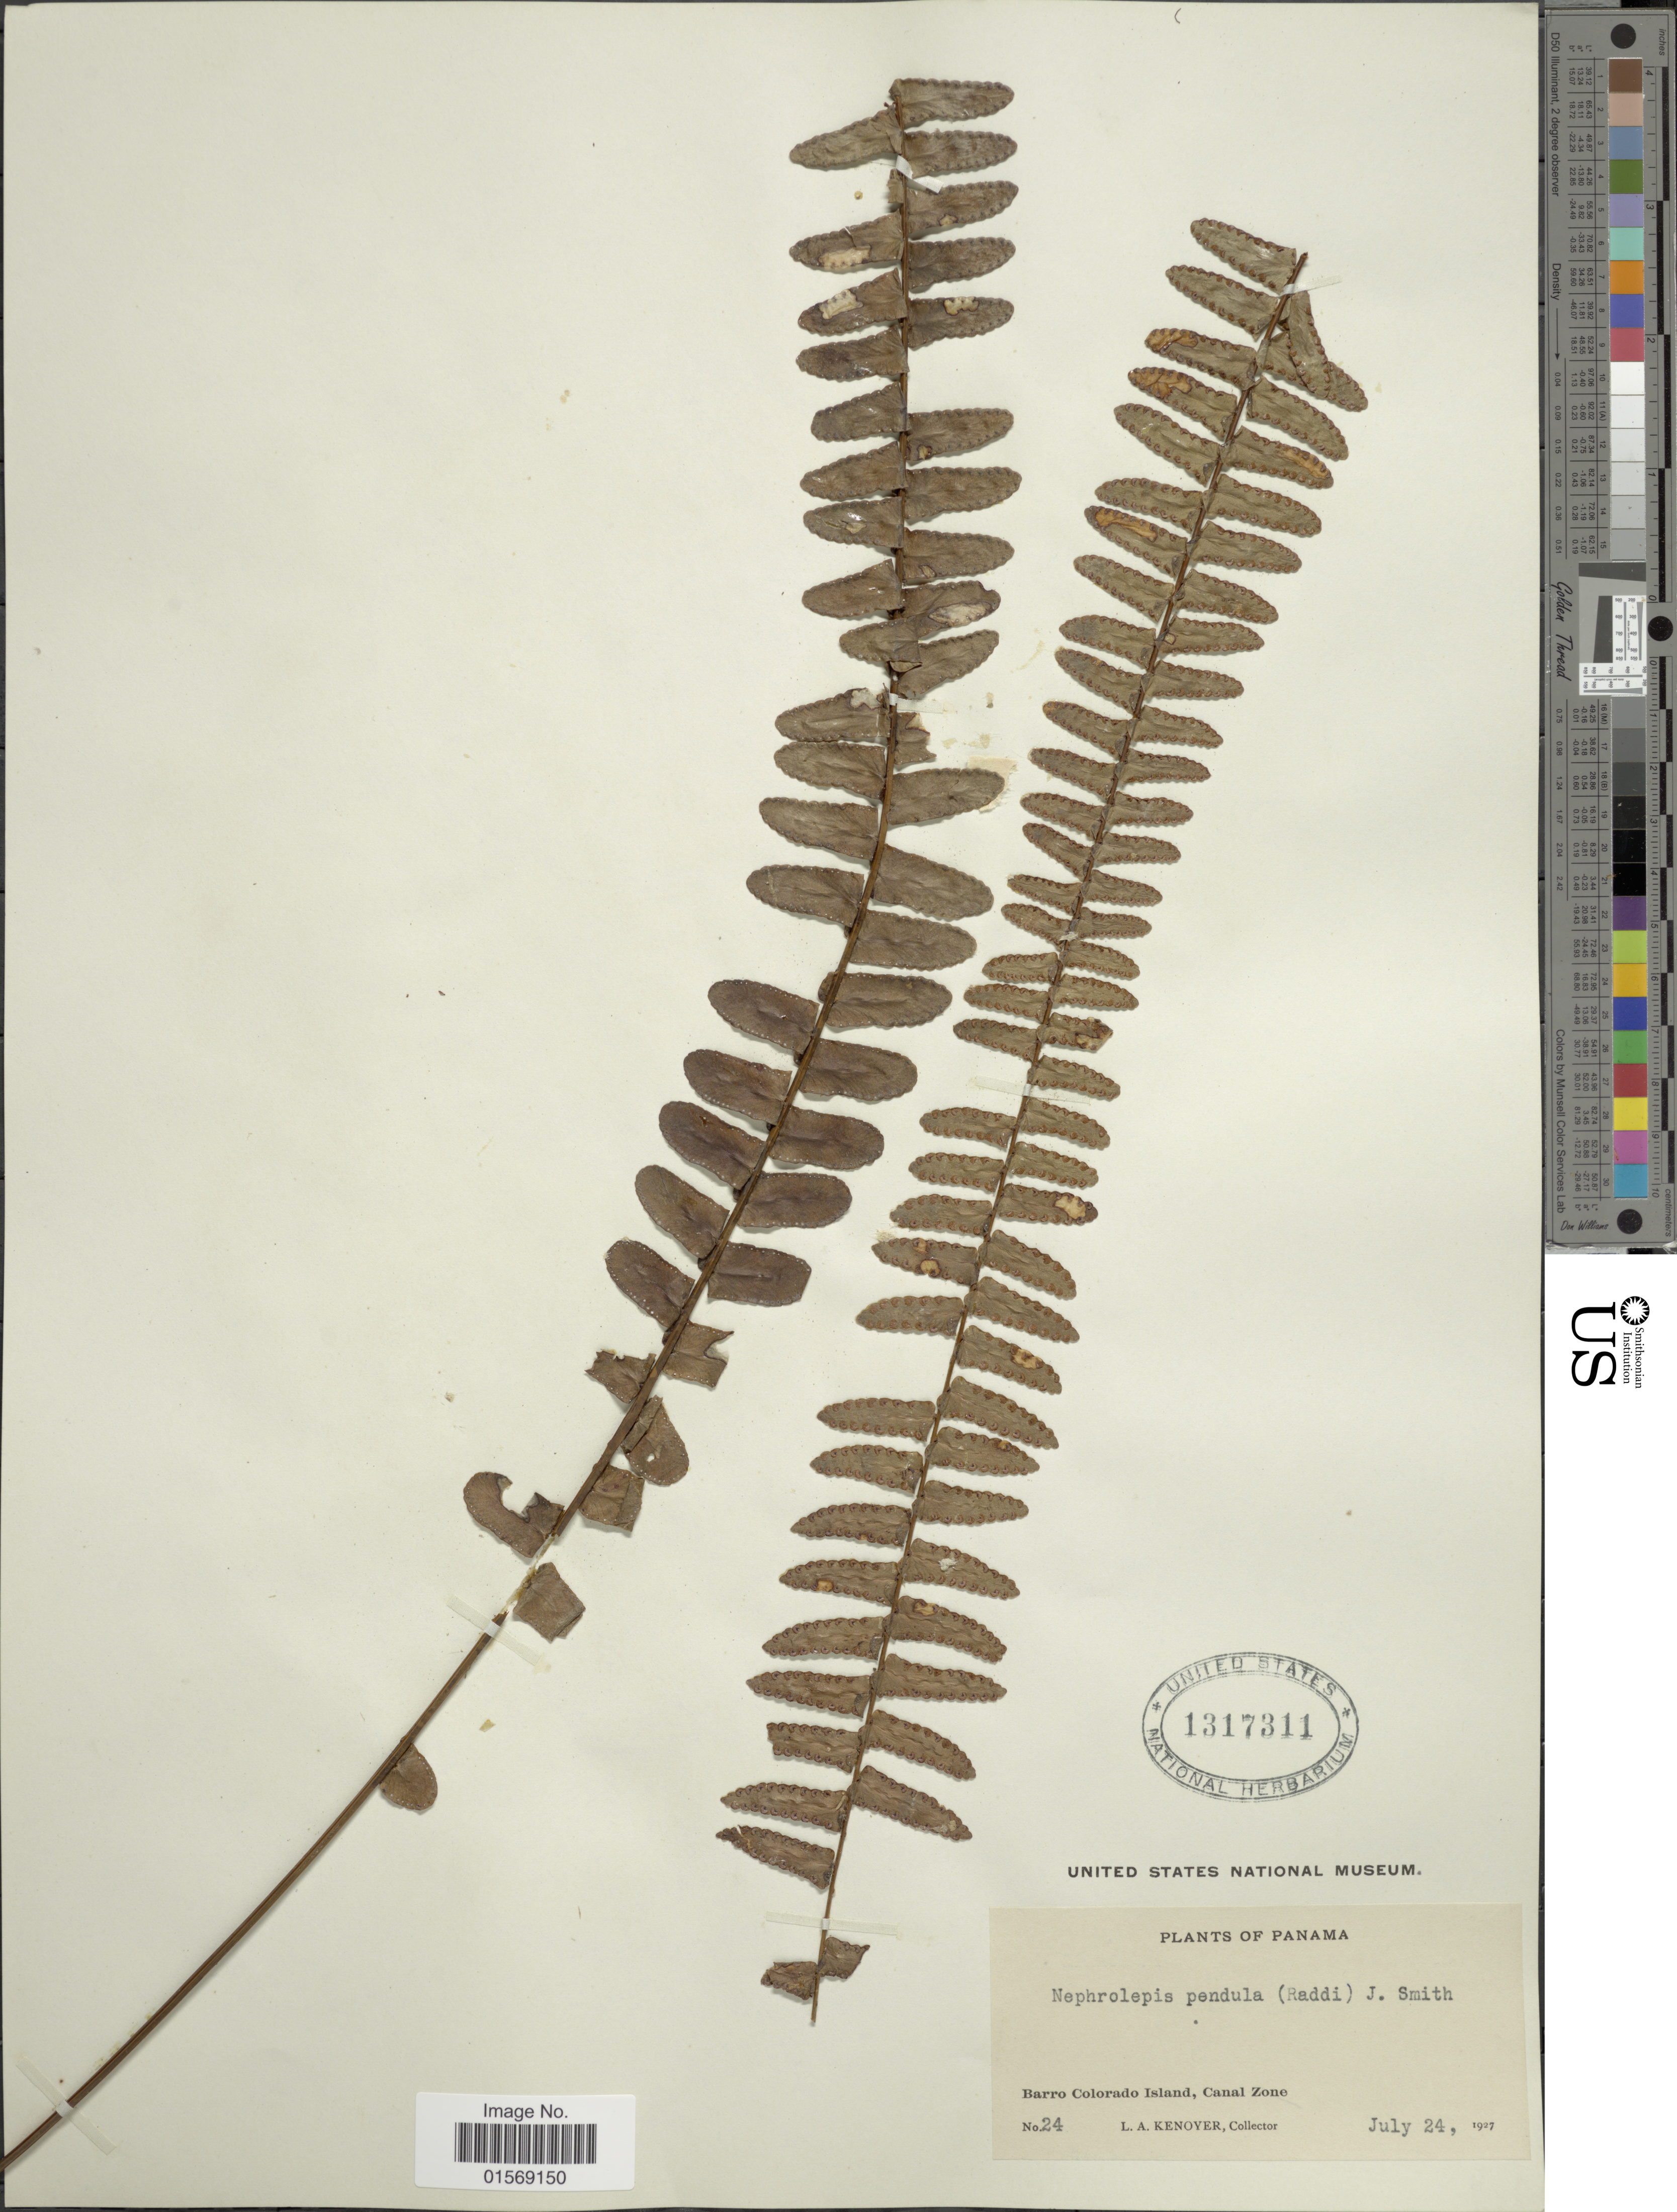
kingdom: Plantae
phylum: Tracheophyta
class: Polypodiopsida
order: Polypodiales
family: Nephrolepidaceae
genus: Nephrolepis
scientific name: Nephrolepis pendula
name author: (Raddi) J. Sm.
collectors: L. A. Kenoyer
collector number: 24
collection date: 1927-07-24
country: Panama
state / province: Panamá Oeste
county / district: Canal Zone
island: Barro Colorado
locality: Panama, Barro Colorado Island, Canal Zone.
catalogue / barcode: US 1317311